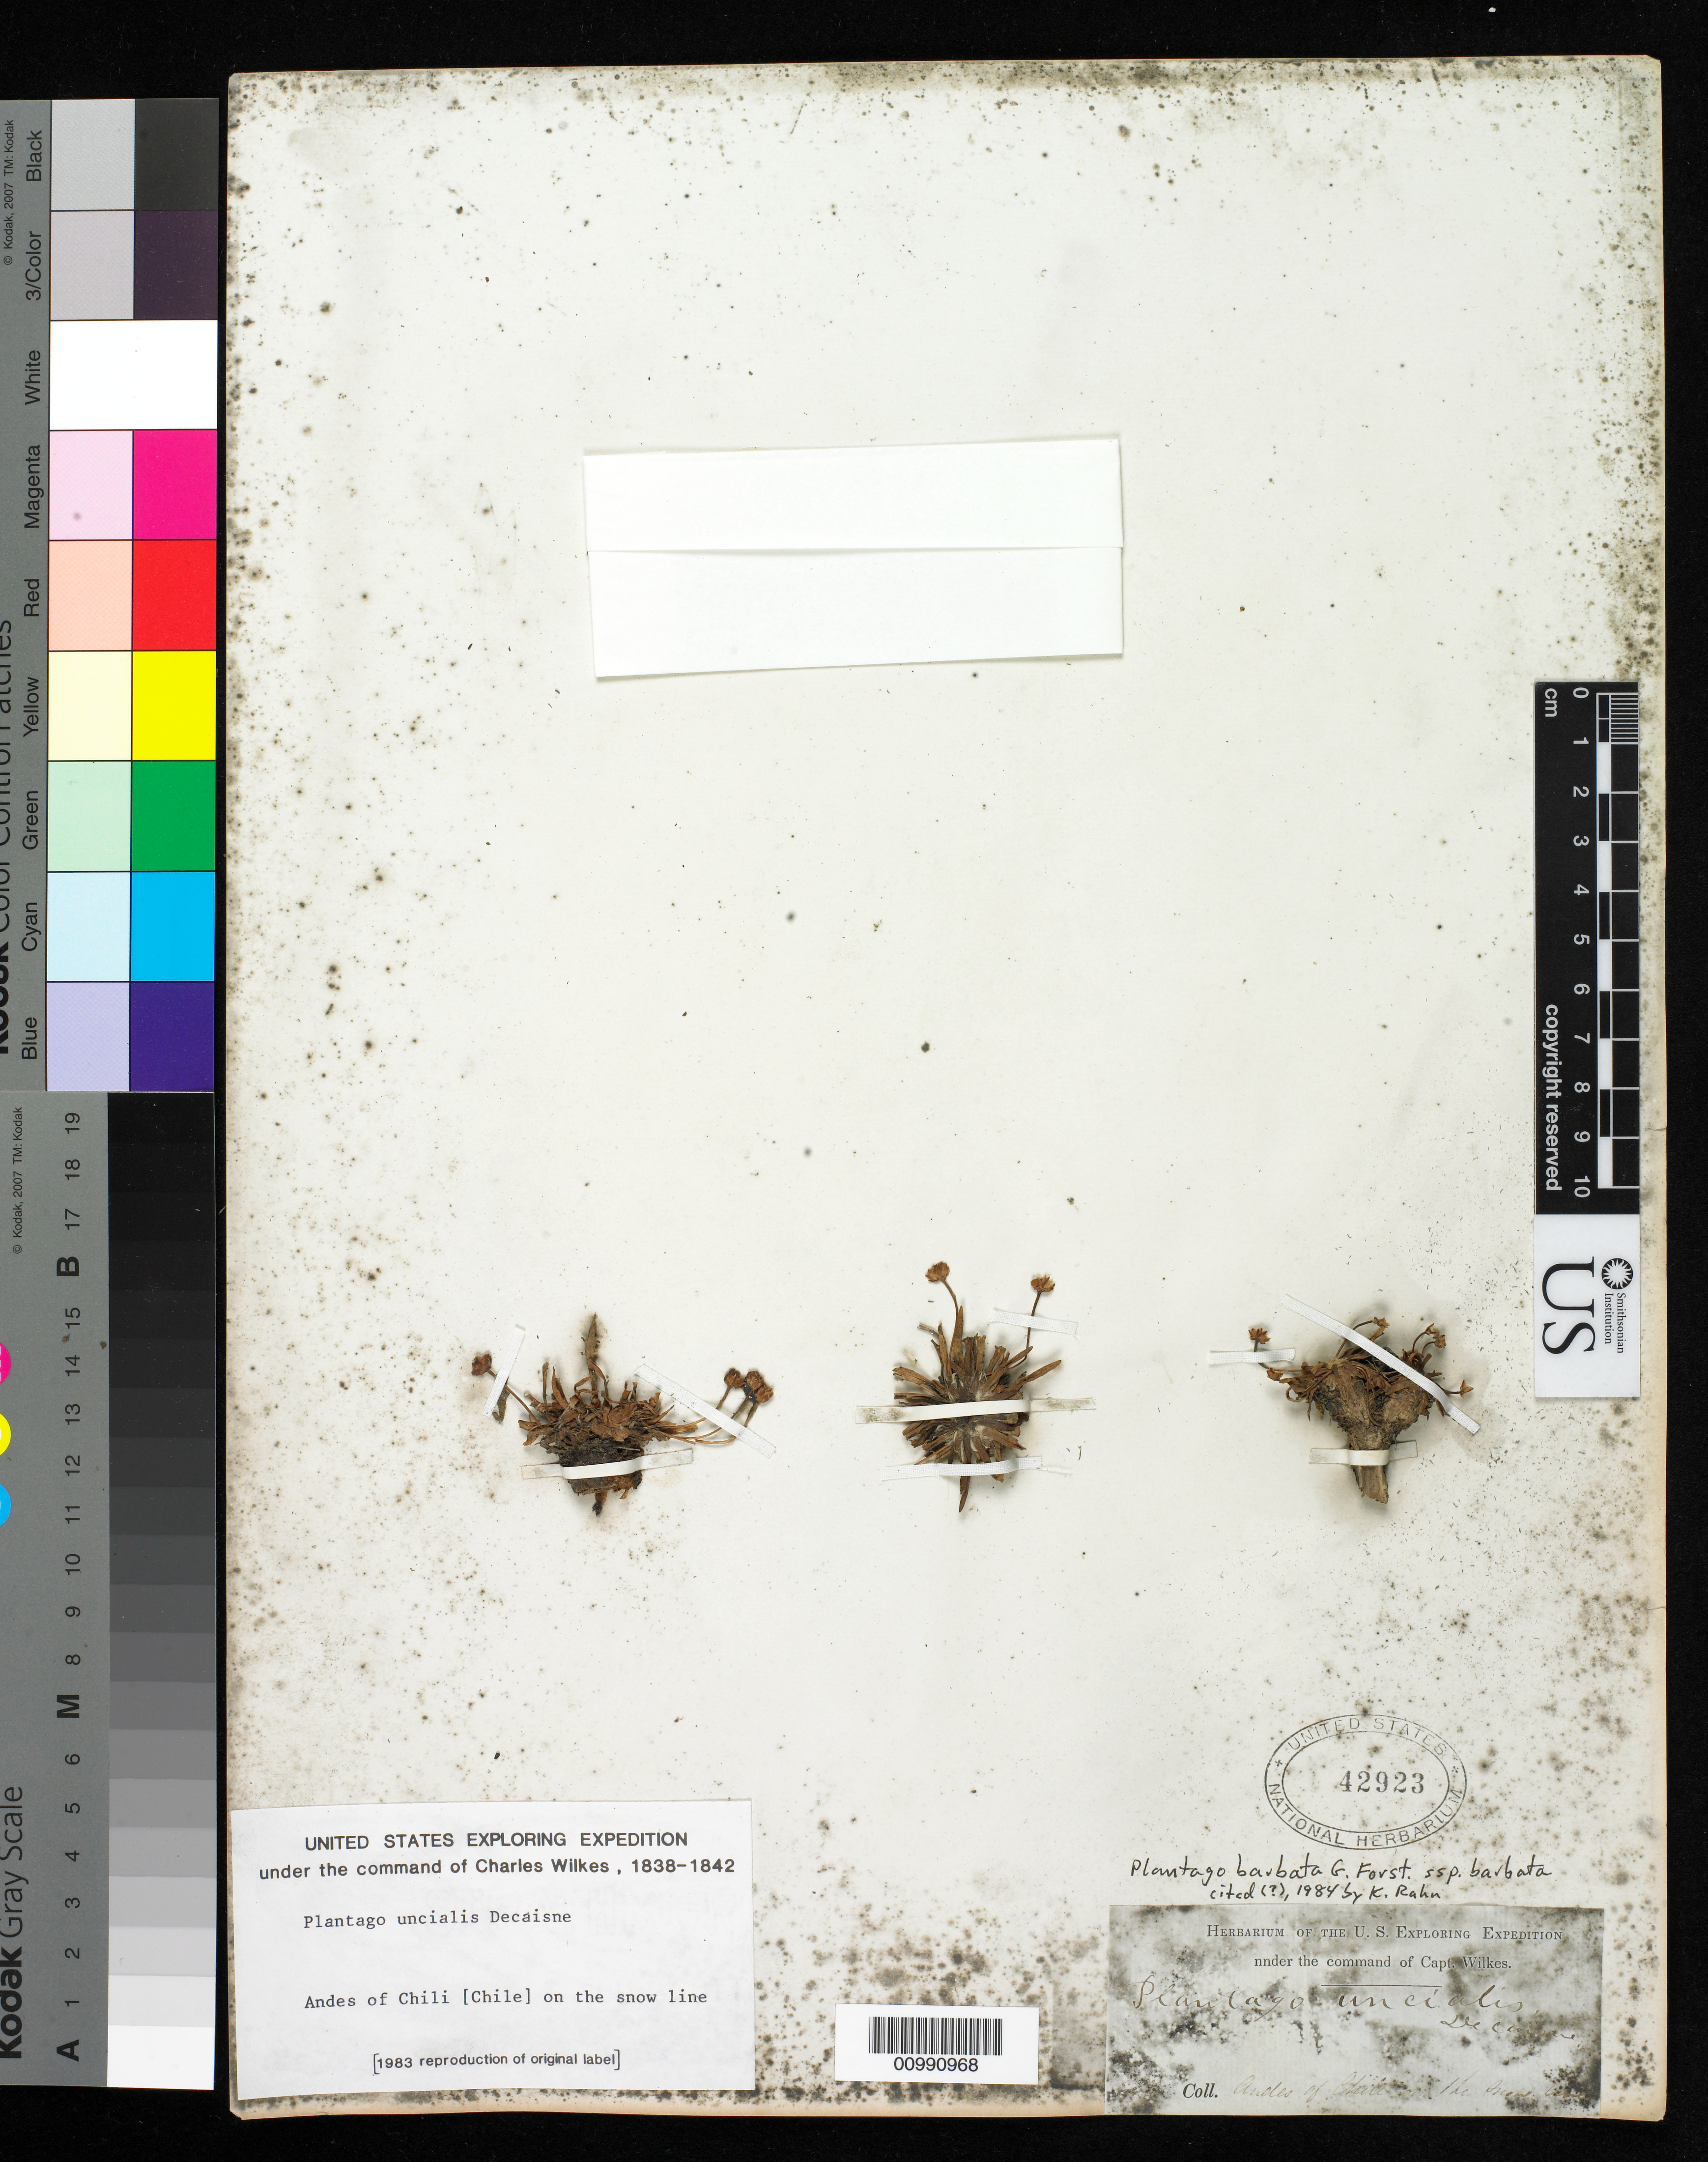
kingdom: Plantae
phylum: Tracheophyta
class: Magnoliopsida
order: Lamiales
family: Plantaginaceae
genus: Plantago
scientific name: Plantago barbata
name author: G. Forst.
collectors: Wilkes Explor. Exped.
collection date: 1838/1842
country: Chile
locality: Andes of Chile, on the snow line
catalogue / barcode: US 42923